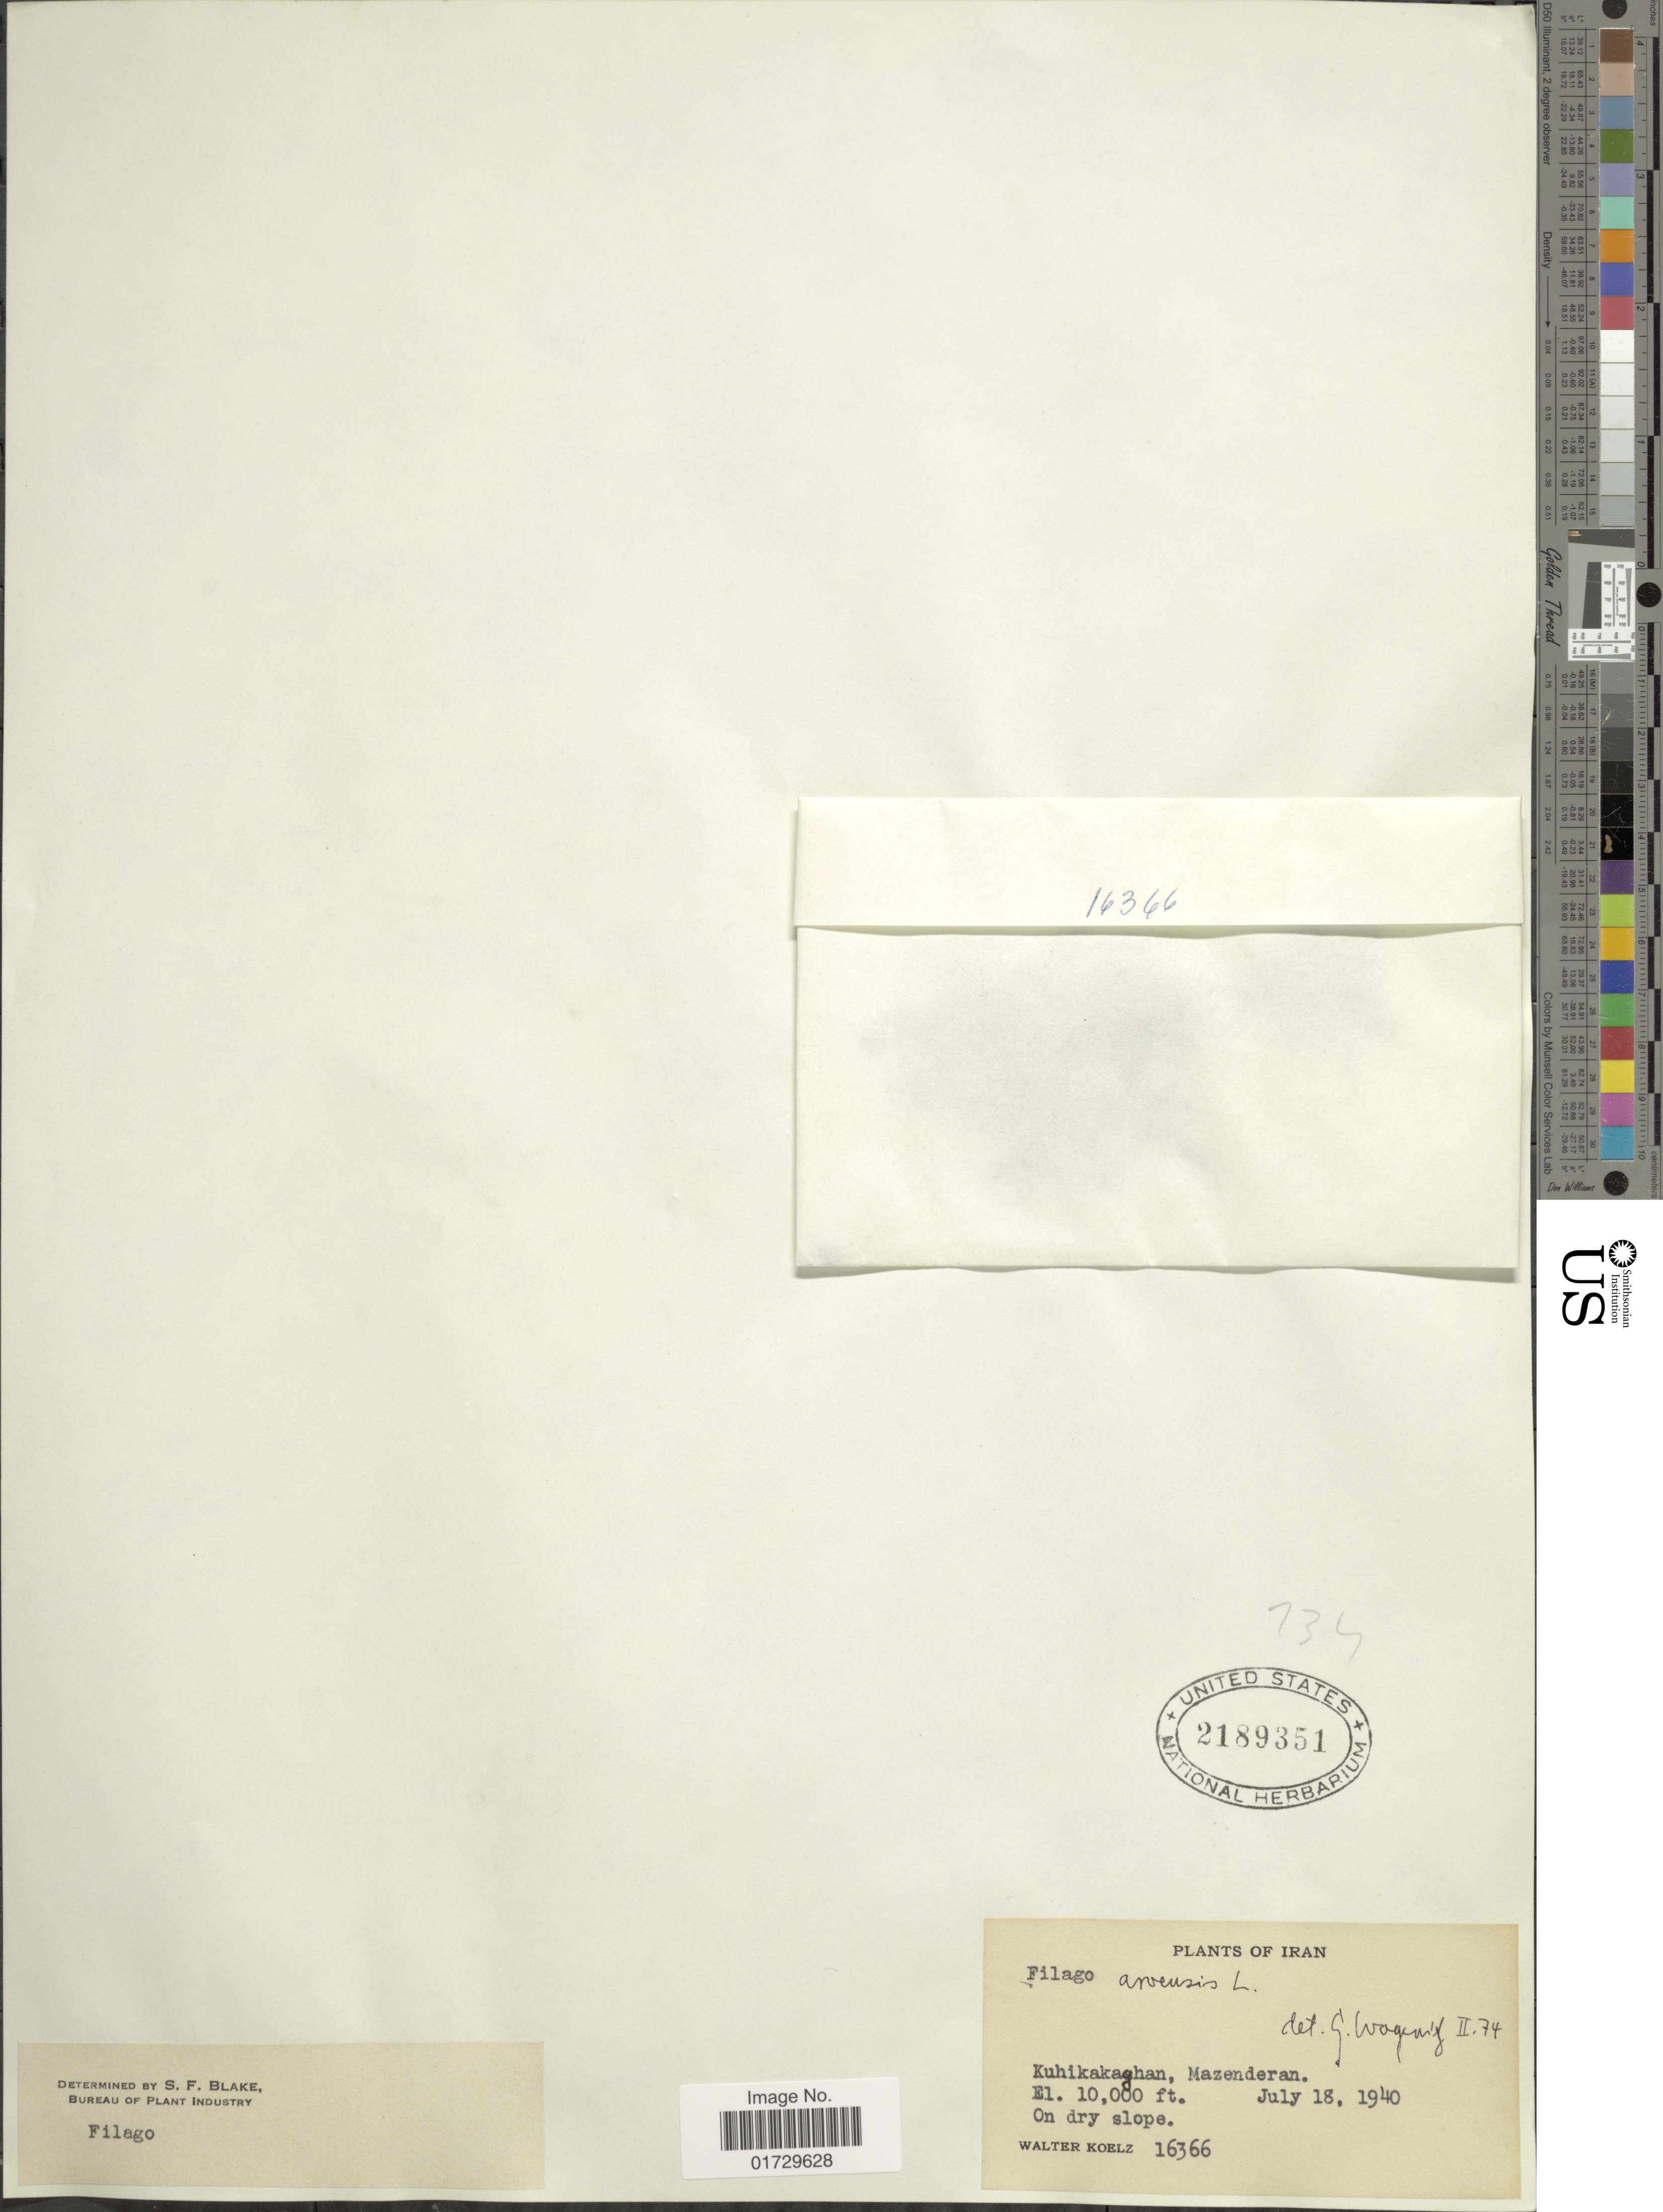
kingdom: Plantae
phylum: Tracheophyta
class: Magnoliopsida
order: Asterales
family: Asteraceae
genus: Filago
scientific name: Filago arvensis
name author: L.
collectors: W. N. Koelz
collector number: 16366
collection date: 1940-07-18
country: Iran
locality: Kuhikakaghan, Mazenderan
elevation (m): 3048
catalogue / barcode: US 2189351